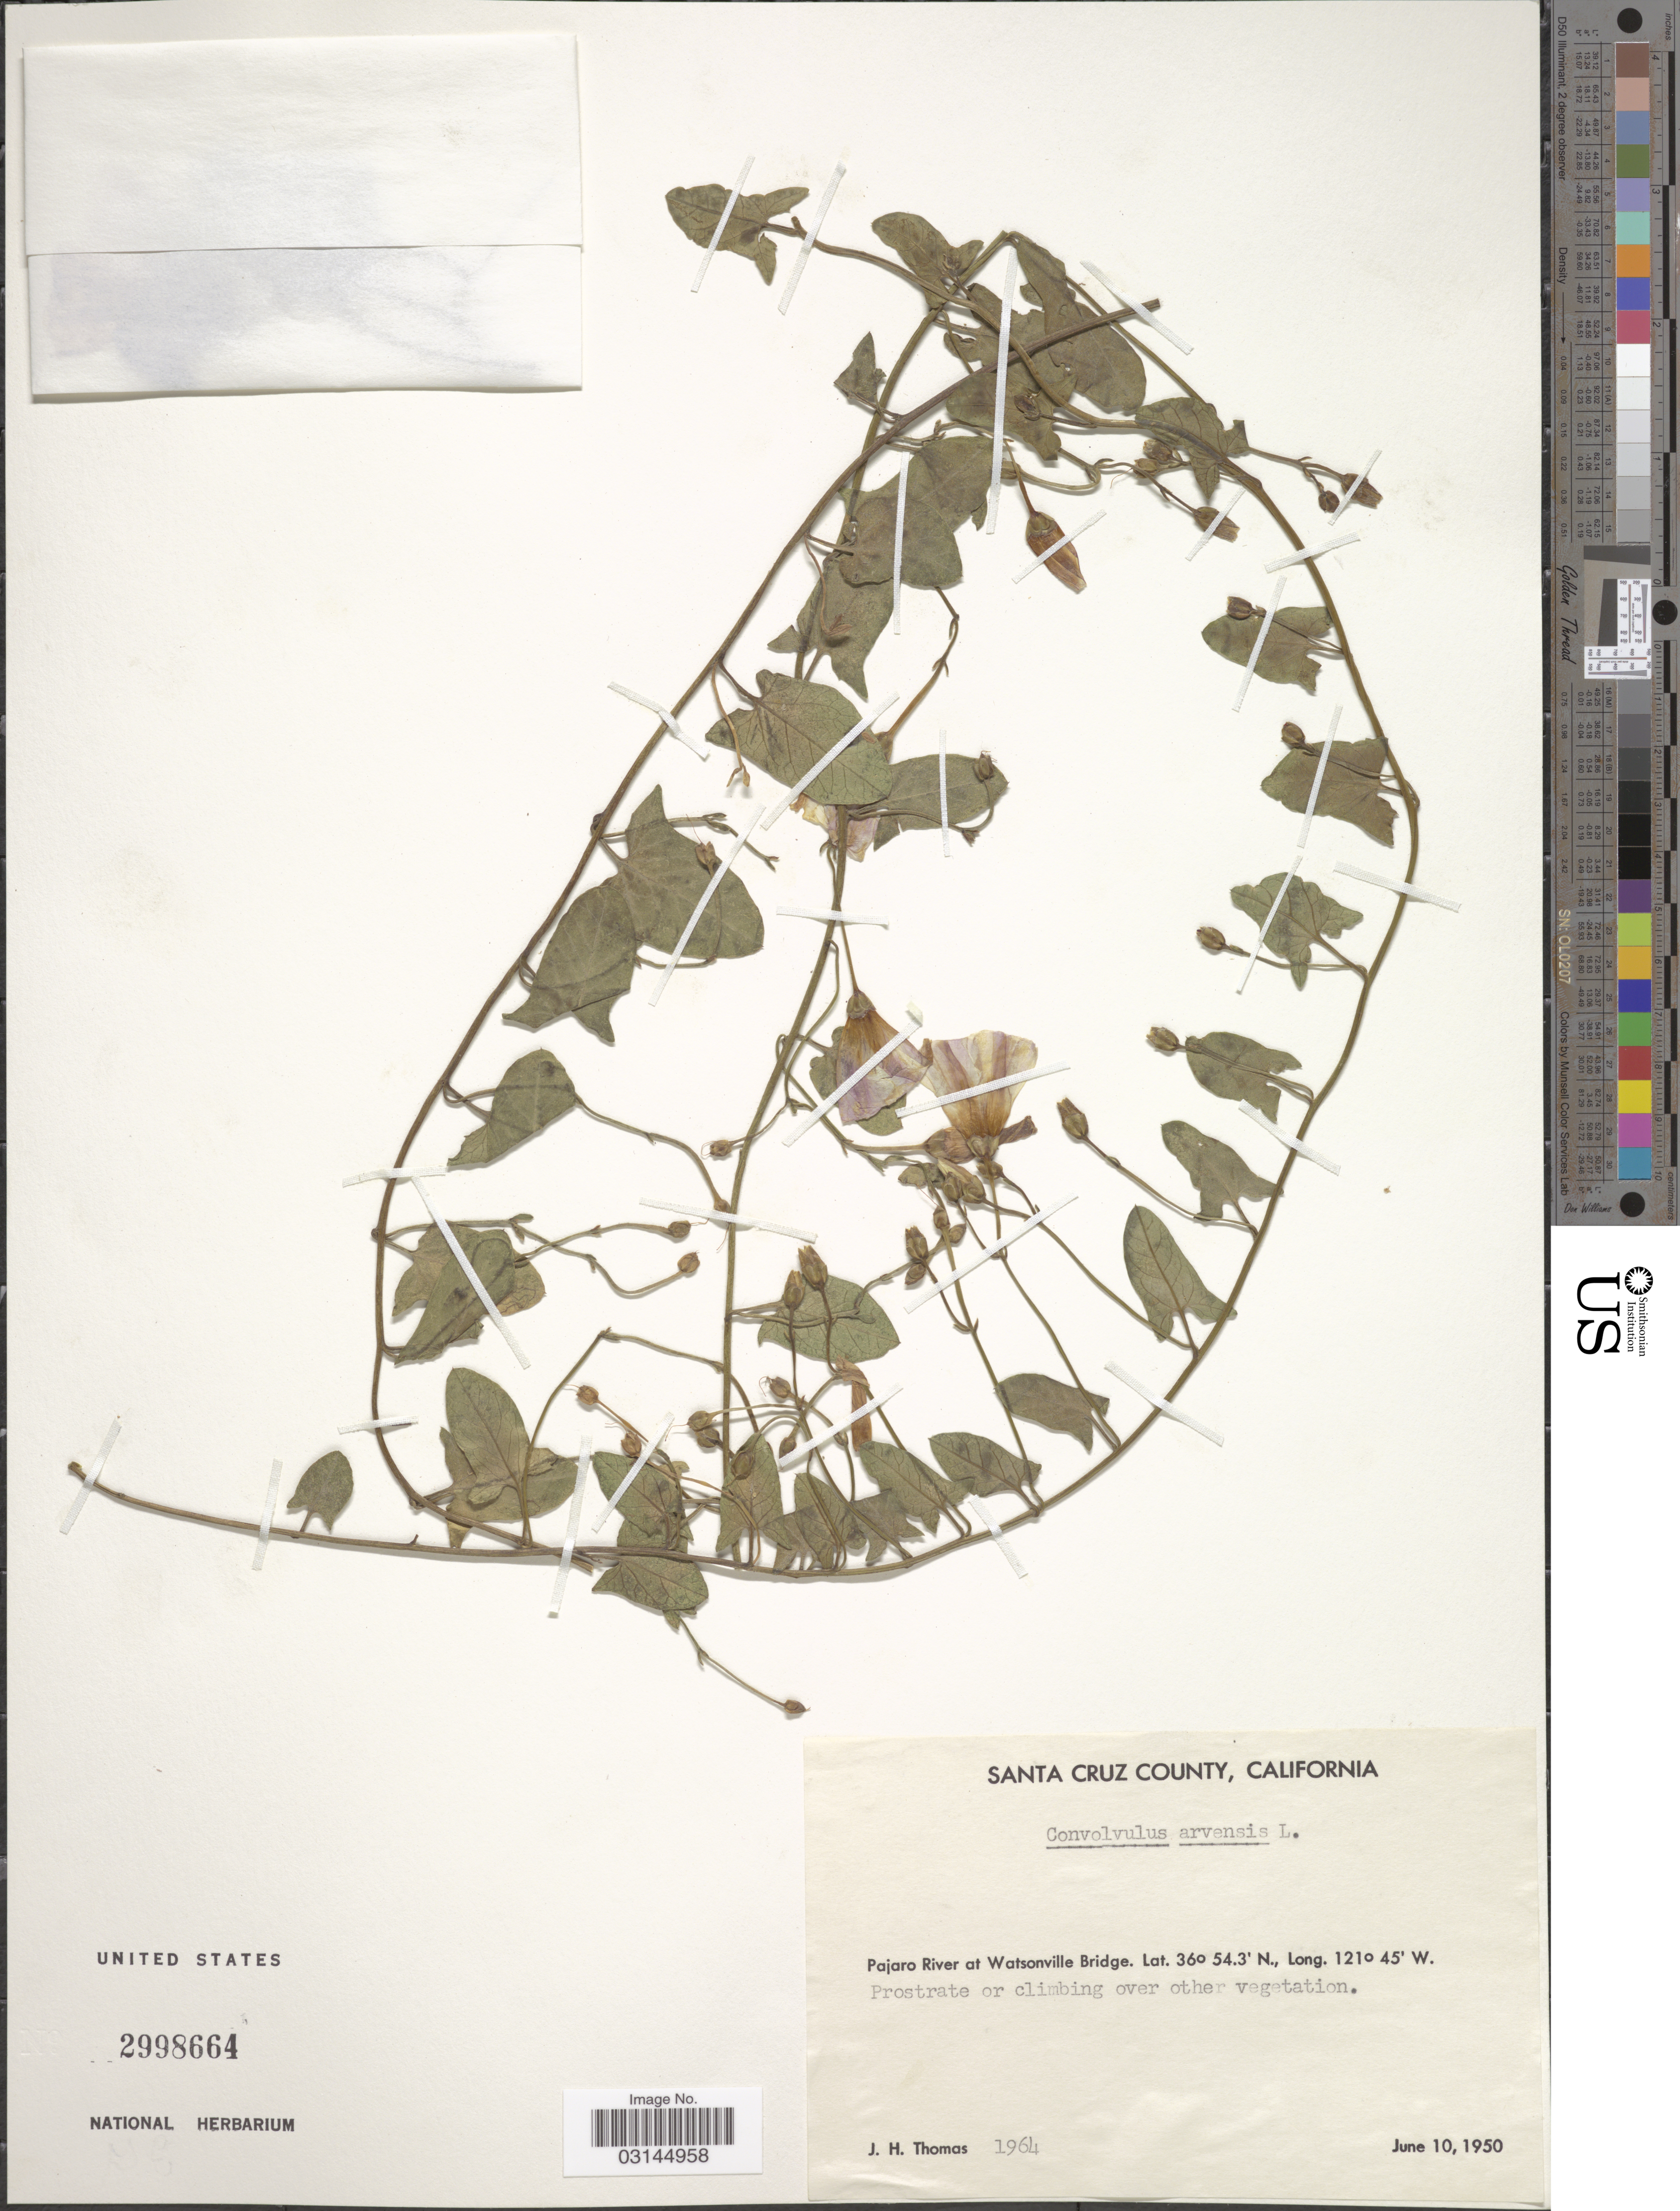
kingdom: Plantae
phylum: Tracheophyta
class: Magnoliopsida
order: Solanales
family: Convolvulaceae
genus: Convolvulus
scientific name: Convolvulus arvensis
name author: L.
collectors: J. H. Thomas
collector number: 1964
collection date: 1950-06-10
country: United States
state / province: California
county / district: Santa Cruz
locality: Santa Cruz County. Pajaro River at Watsonville Bridge.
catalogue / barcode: US 2998664